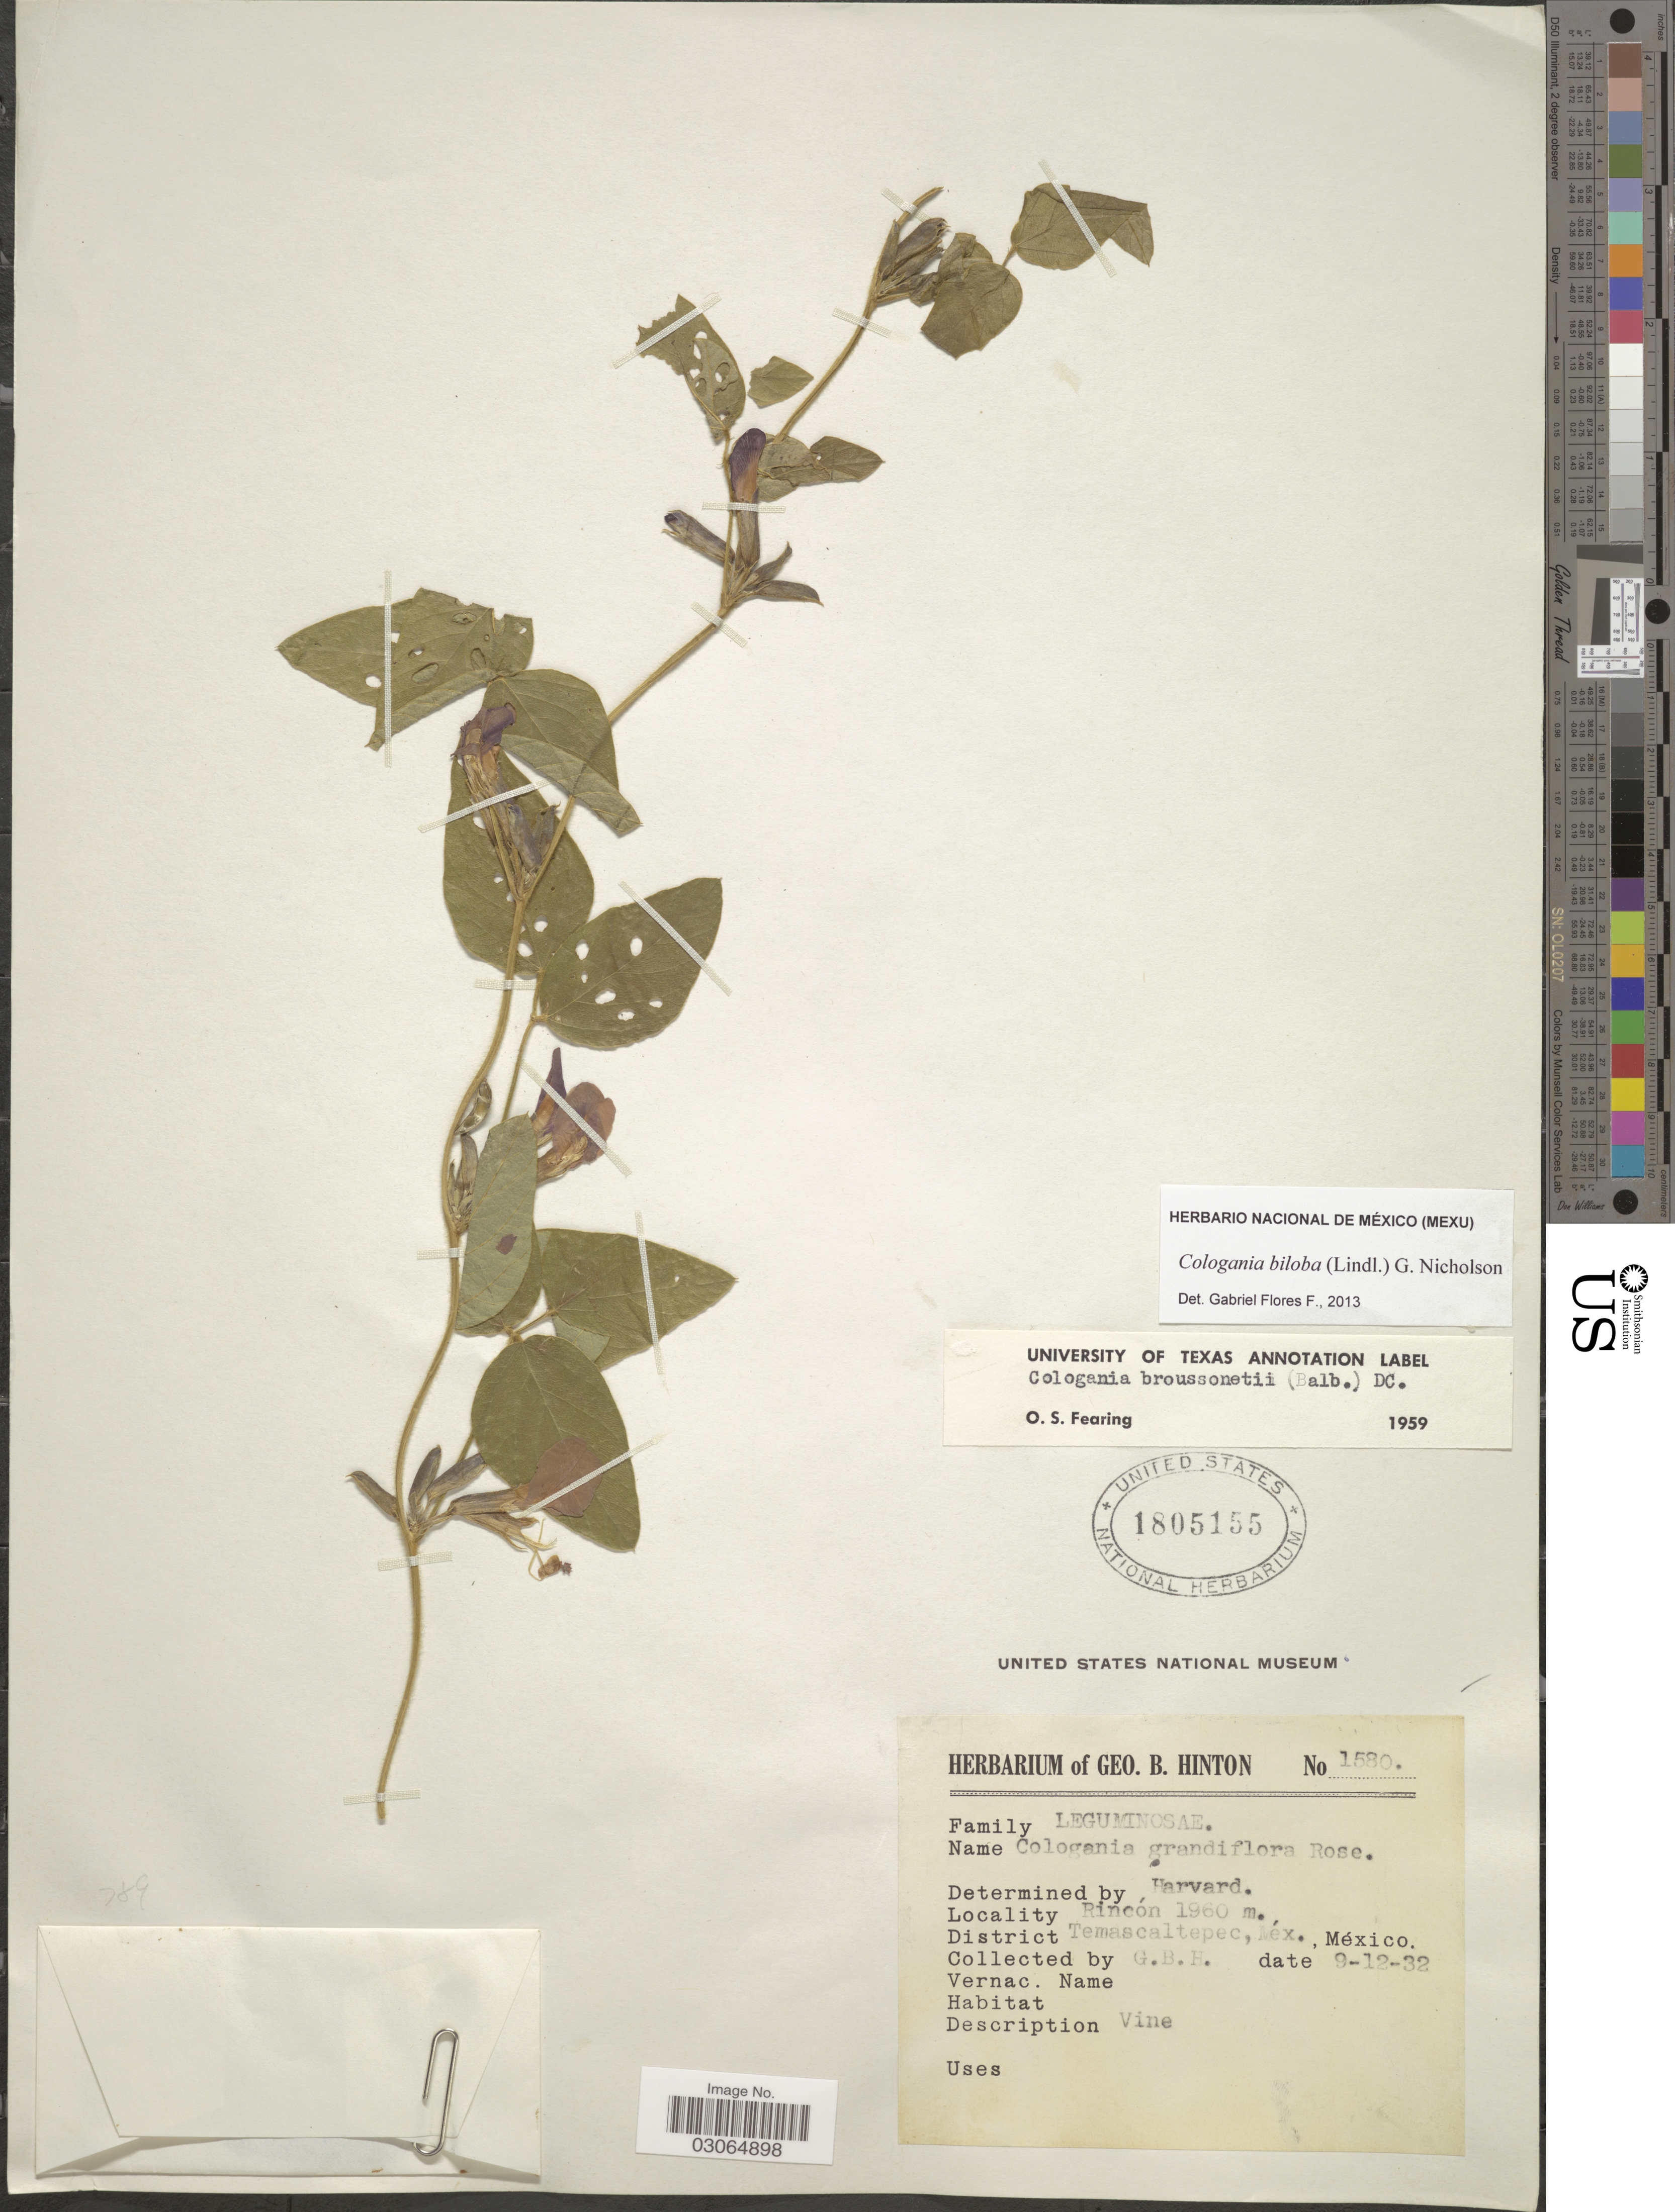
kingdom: Plantae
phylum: Tracheophyta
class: Magnoliopsida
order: Fabales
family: Fabaceae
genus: Cologania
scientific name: Cologania biloba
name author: (Lindl.) G. Nicholson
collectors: G. B. Hinton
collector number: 1580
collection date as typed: Transcribed d/m/y: 9/12/32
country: Mexico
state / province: México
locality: Rincón. District Temascaltepec, Méx.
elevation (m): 1960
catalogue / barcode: US 1805155